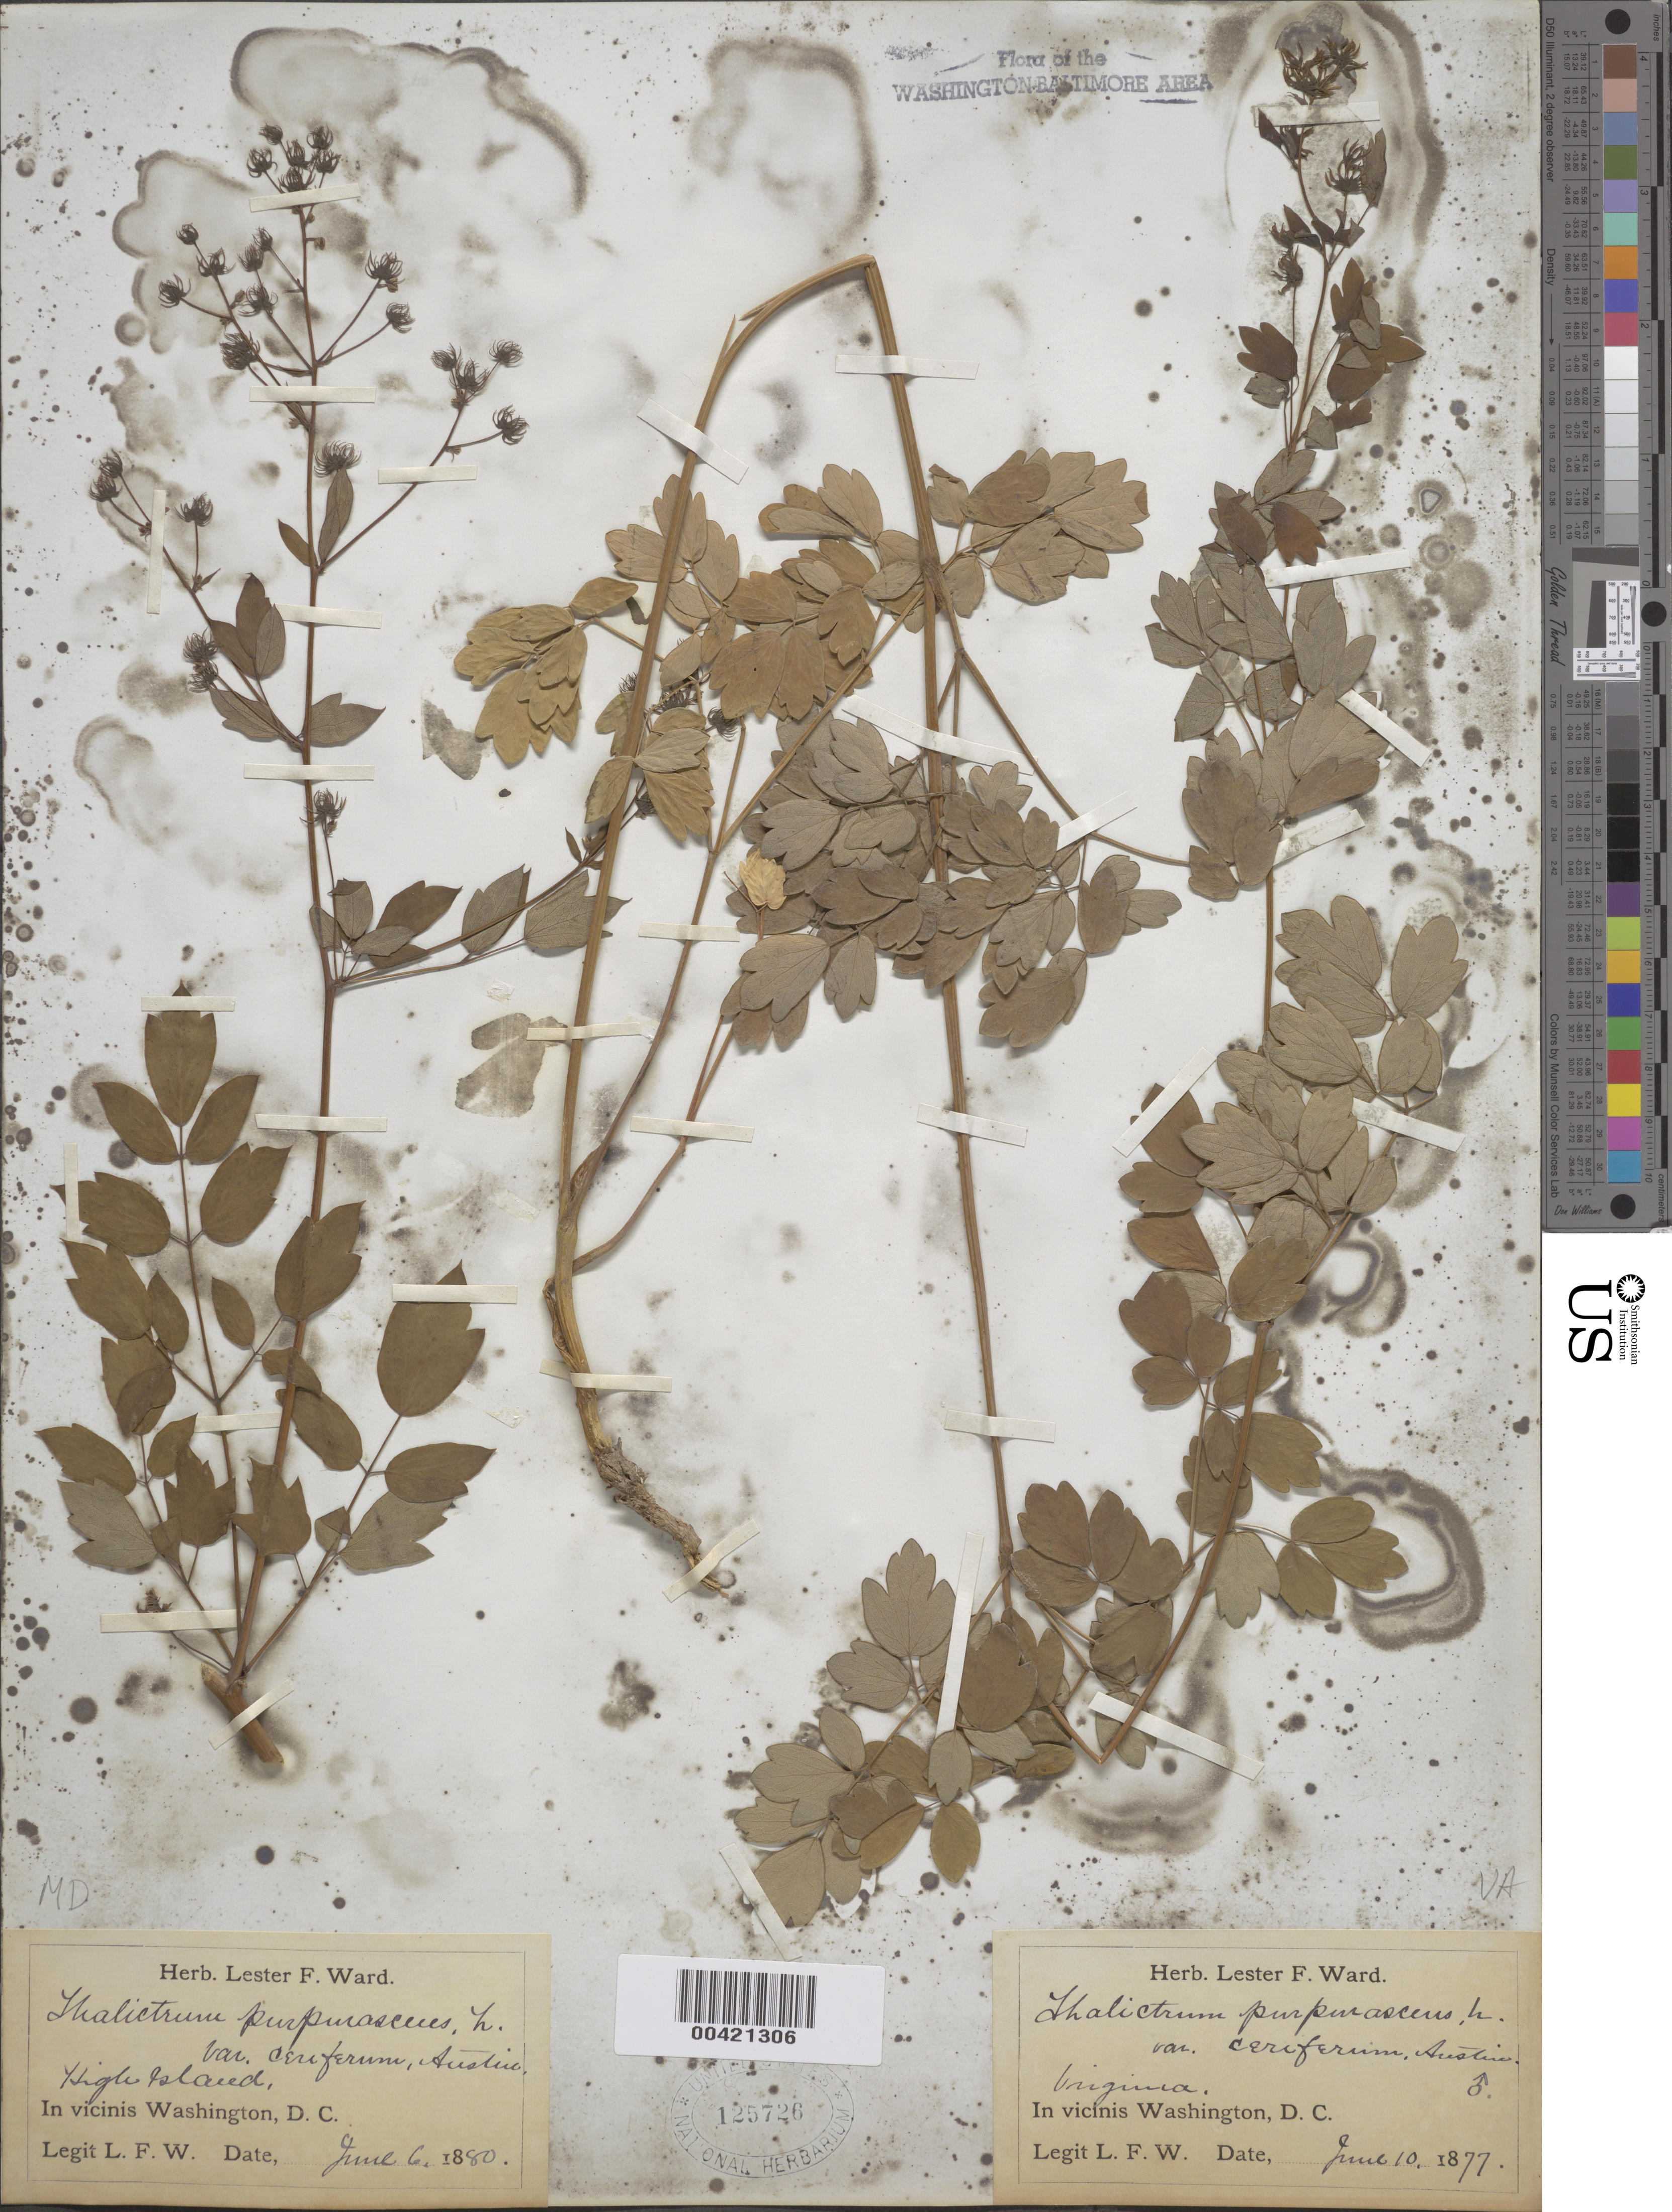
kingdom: Plantae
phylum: Tracheophyta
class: Magnoliopsida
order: Ranunculales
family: Ranunculaceae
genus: Thalictrum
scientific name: Thalictrum amphibolum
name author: Greene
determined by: Strong, Mark T., (BOT), Smithsonian Institution - National Museum of Natural History (UNITED STATES)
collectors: L. F. Ward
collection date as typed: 10 Jun 1877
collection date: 1877-06-10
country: United States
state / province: Virginia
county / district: Fairfax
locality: West Falls Church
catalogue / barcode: US 125726